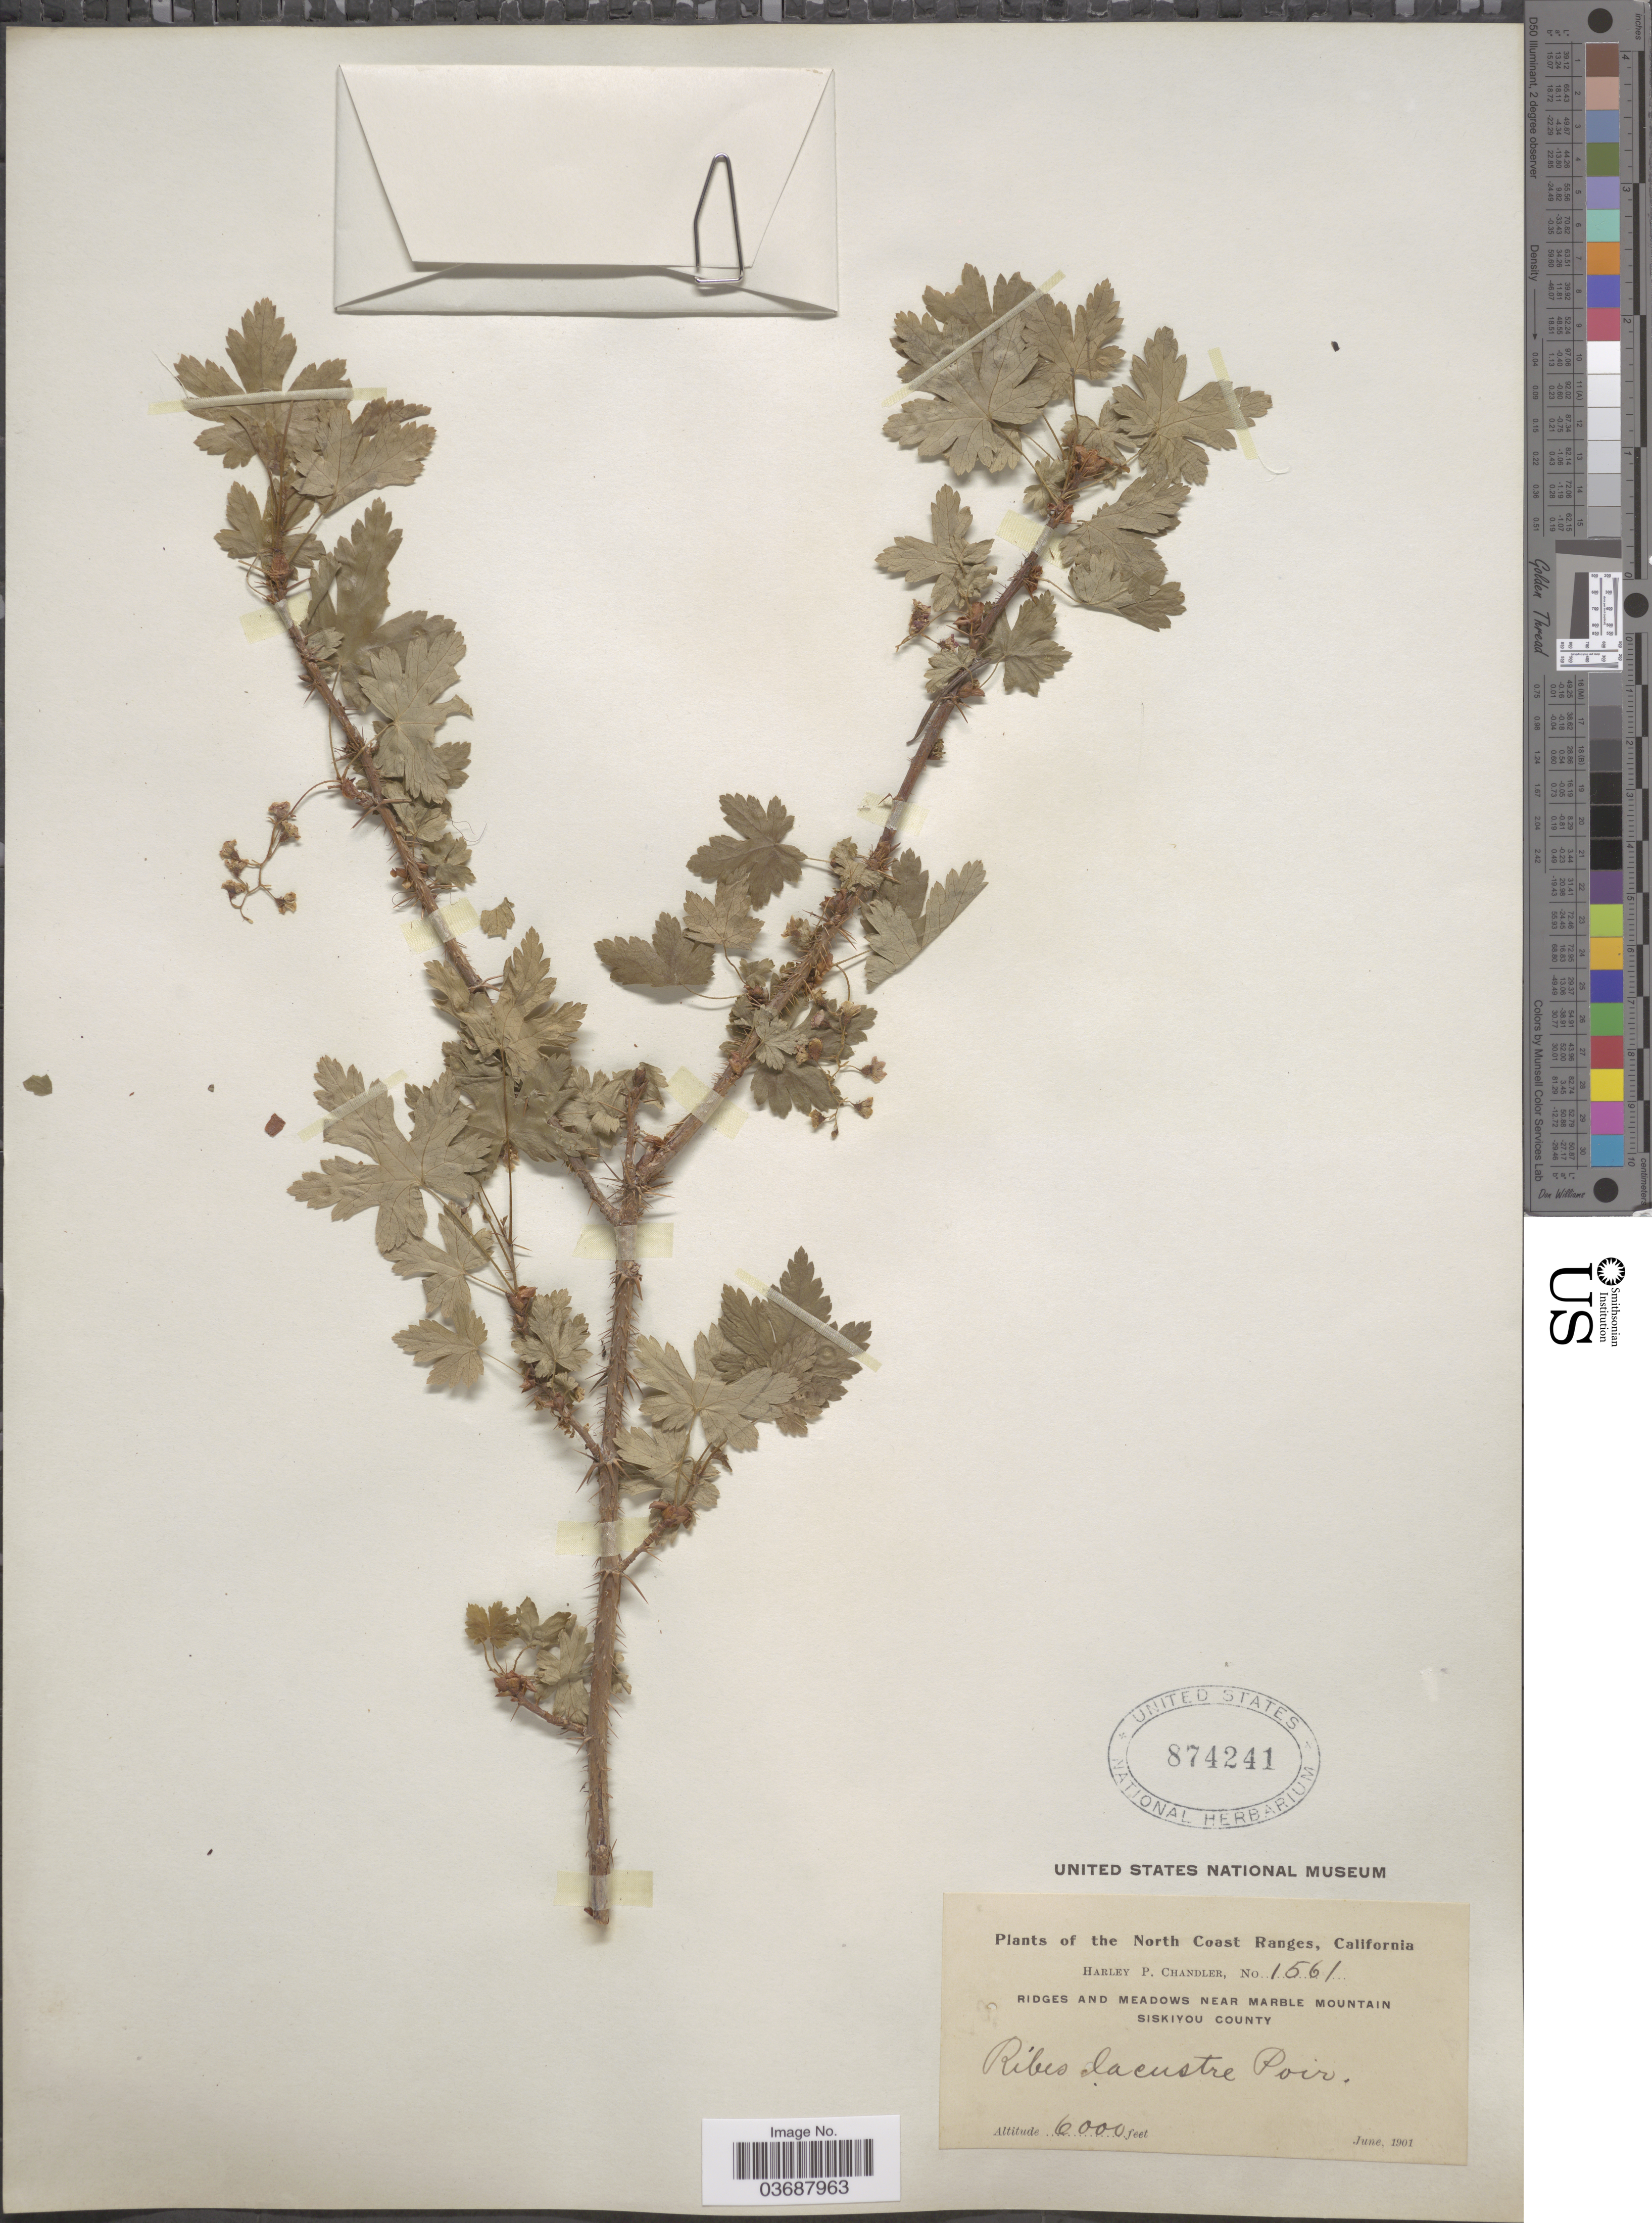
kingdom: Plantae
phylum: Tracheophyta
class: Magnoliopsida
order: Saxifragales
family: Grossulariaceae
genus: Ribes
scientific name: Ribes lacustre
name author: (Pers.) Poir.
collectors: H. Chandler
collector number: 1561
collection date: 1901-06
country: United States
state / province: California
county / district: Siskiyou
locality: The North Coast Ranges. Ridges and meadows near Marble Mountain. Siskiyou County.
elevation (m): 1829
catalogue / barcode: US 874241